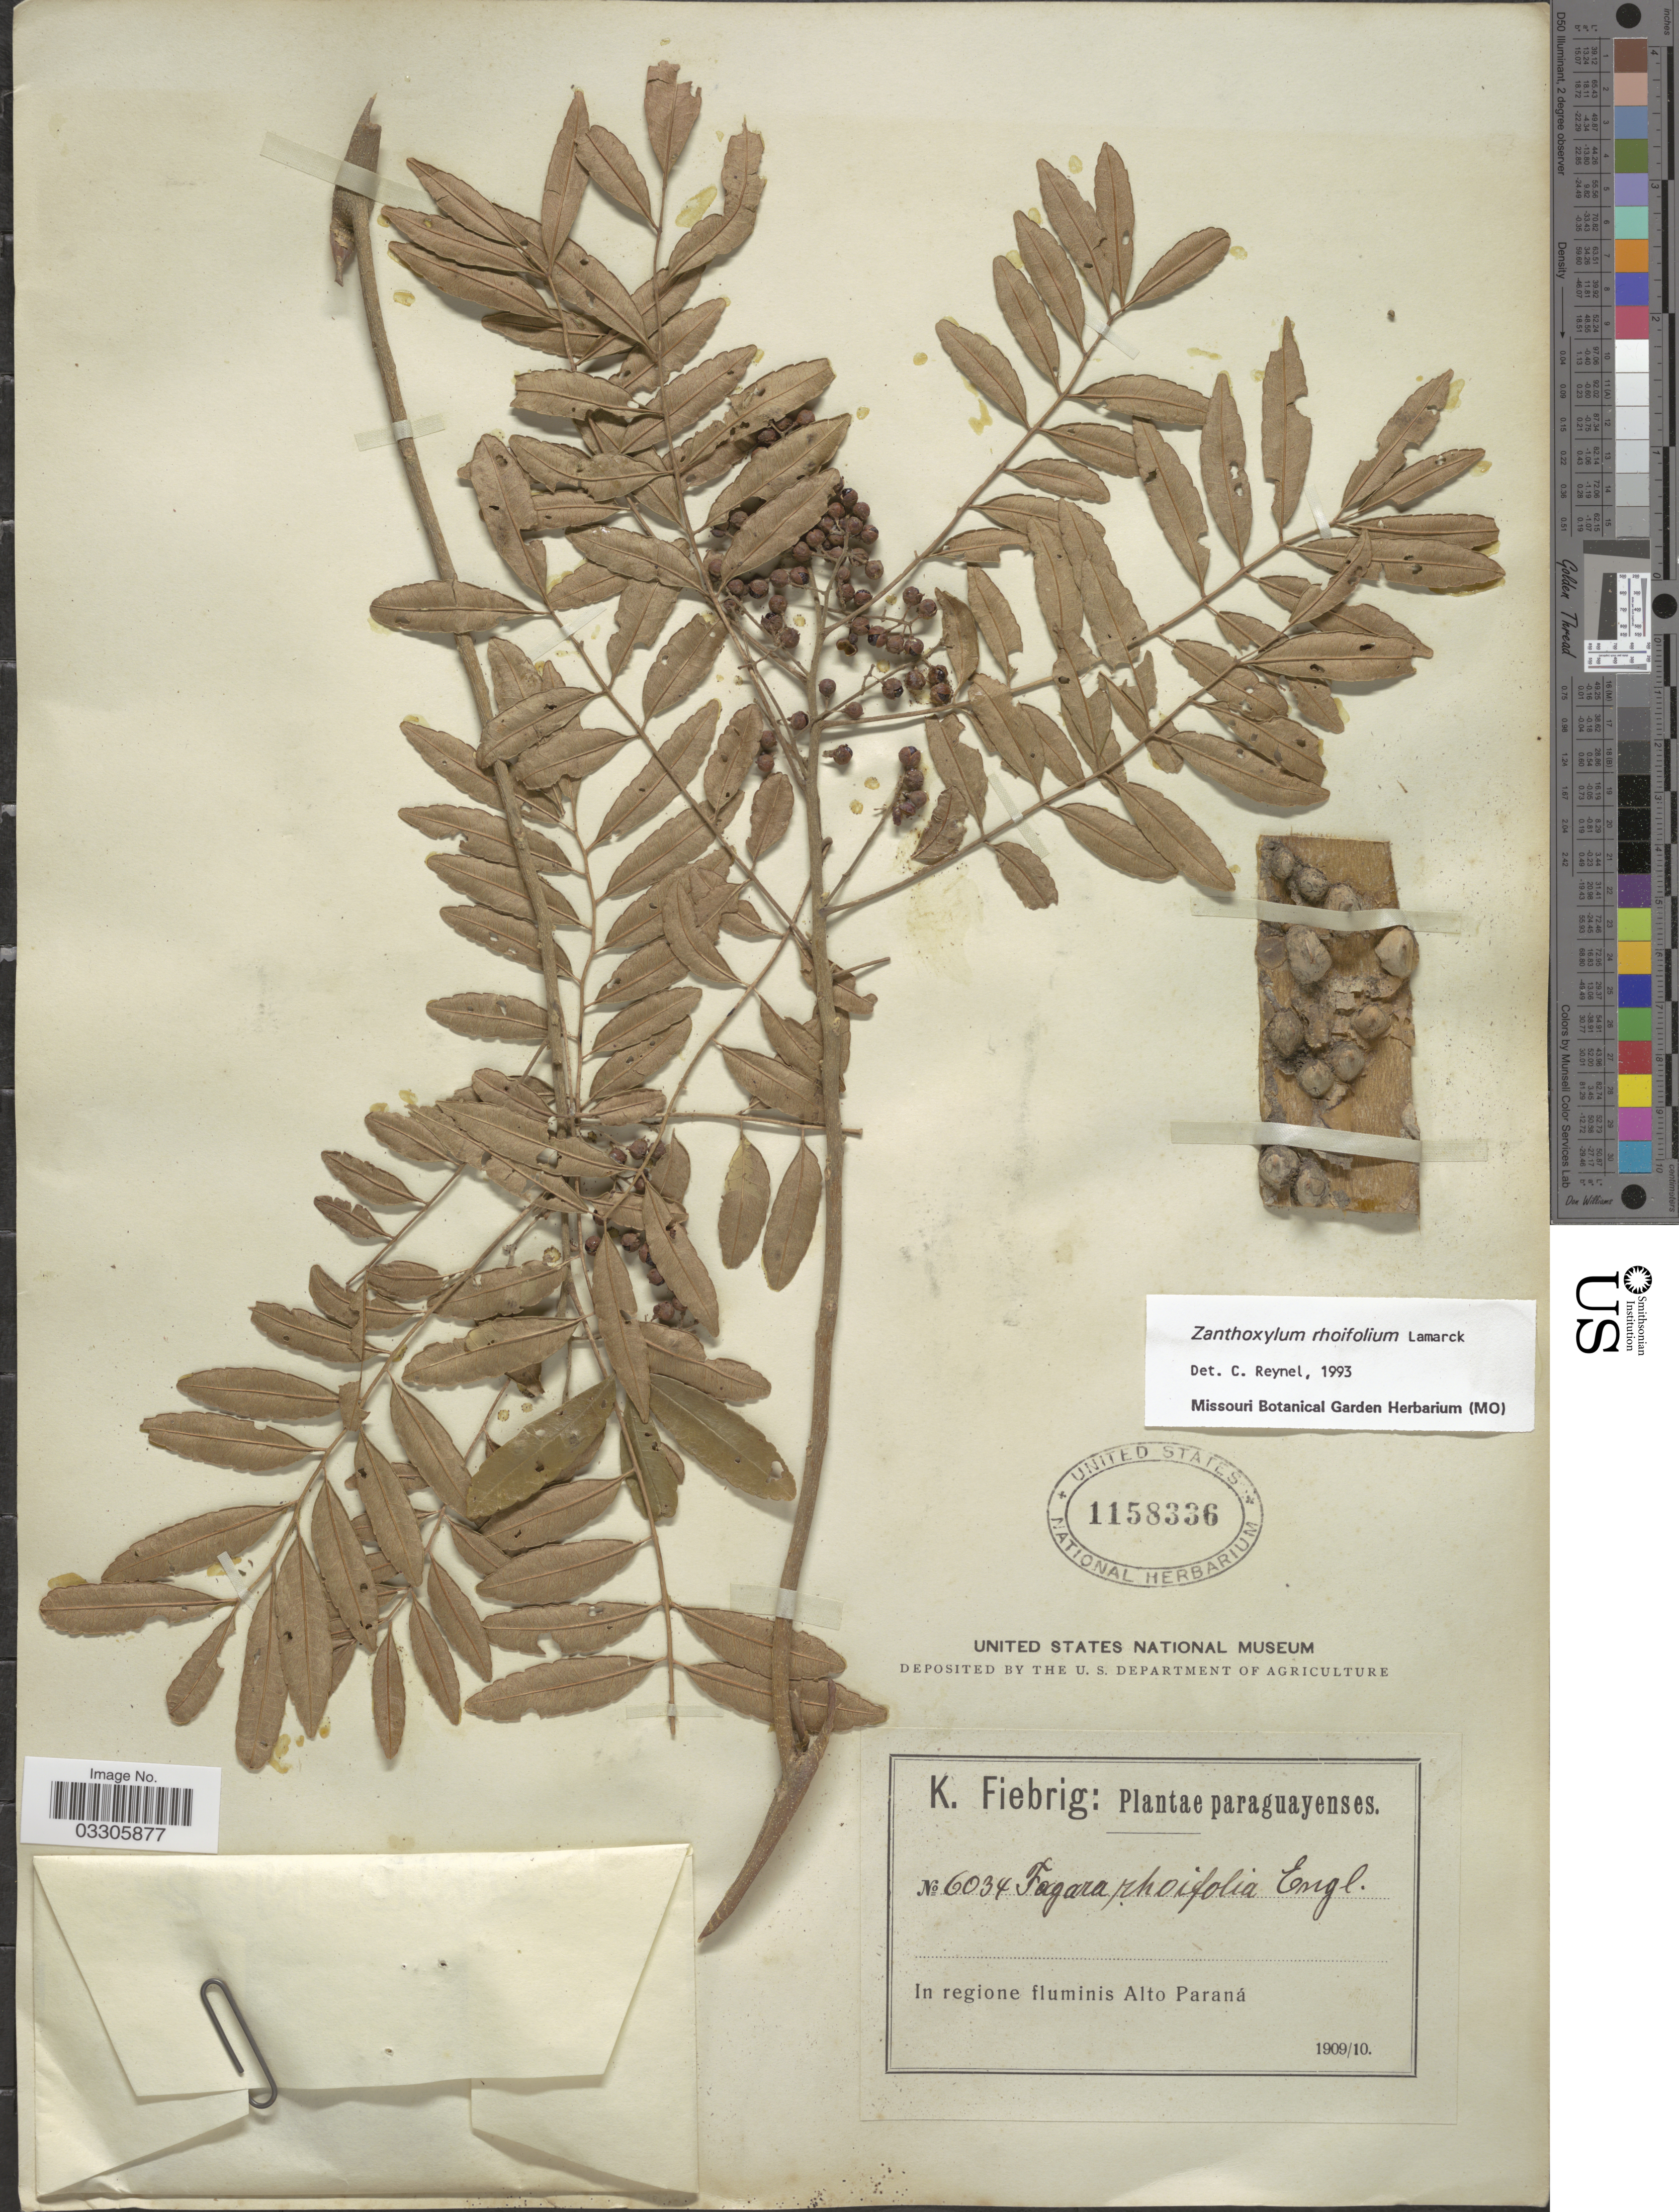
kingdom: Plantae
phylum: Tracheophyta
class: Magnoliopsida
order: Sapindales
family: Rutaceae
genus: Zanthoxylum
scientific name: Zanthoxylum rhoifolium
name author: Lam.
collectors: K. Fiebrig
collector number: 6034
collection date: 1909/1910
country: Paraguay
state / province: Alto Parana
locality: Paraguayenses, In regione fluminis Alto Paraná.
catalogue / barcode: US 1158336